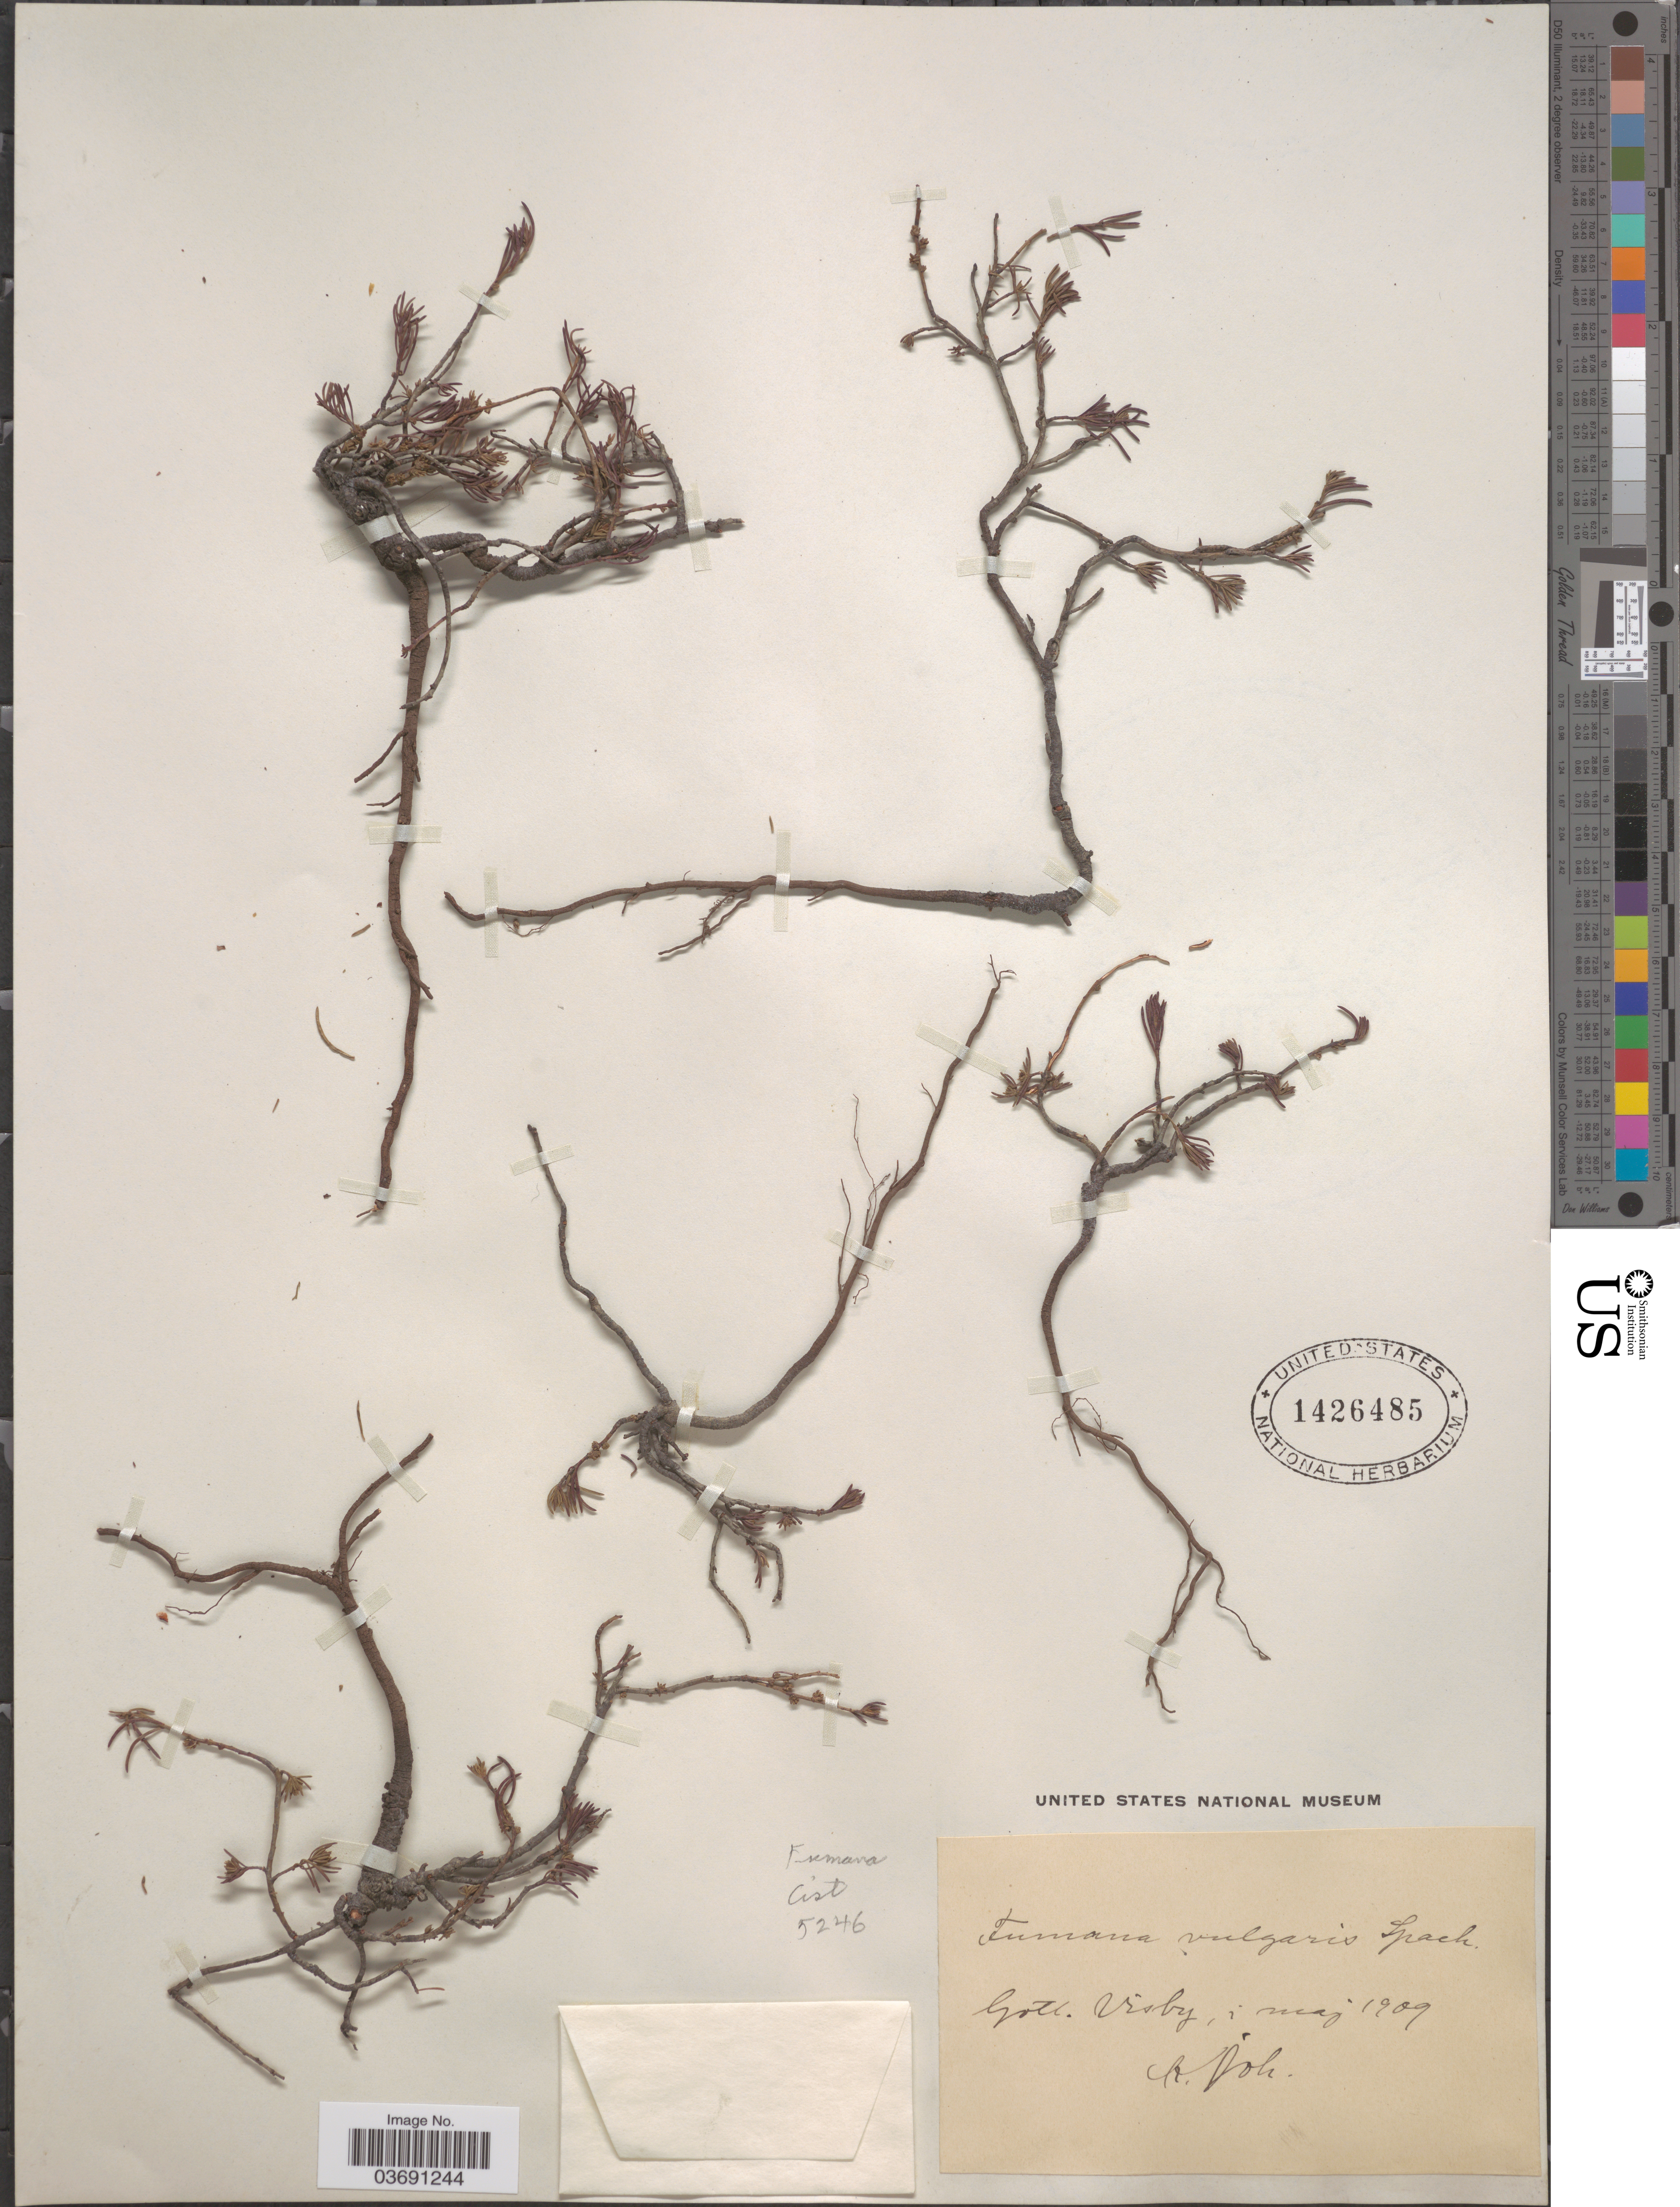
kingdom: Plantae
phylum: Tracheophyta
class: Magnoliopsida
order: Malvales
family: Cistaceae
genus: Fumana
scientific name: Fumana vulgaris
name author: Spach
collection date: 1909-05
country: Sweden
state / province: Gotland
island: Gotland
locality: Gotl. Visby.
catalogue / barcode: US 1426485